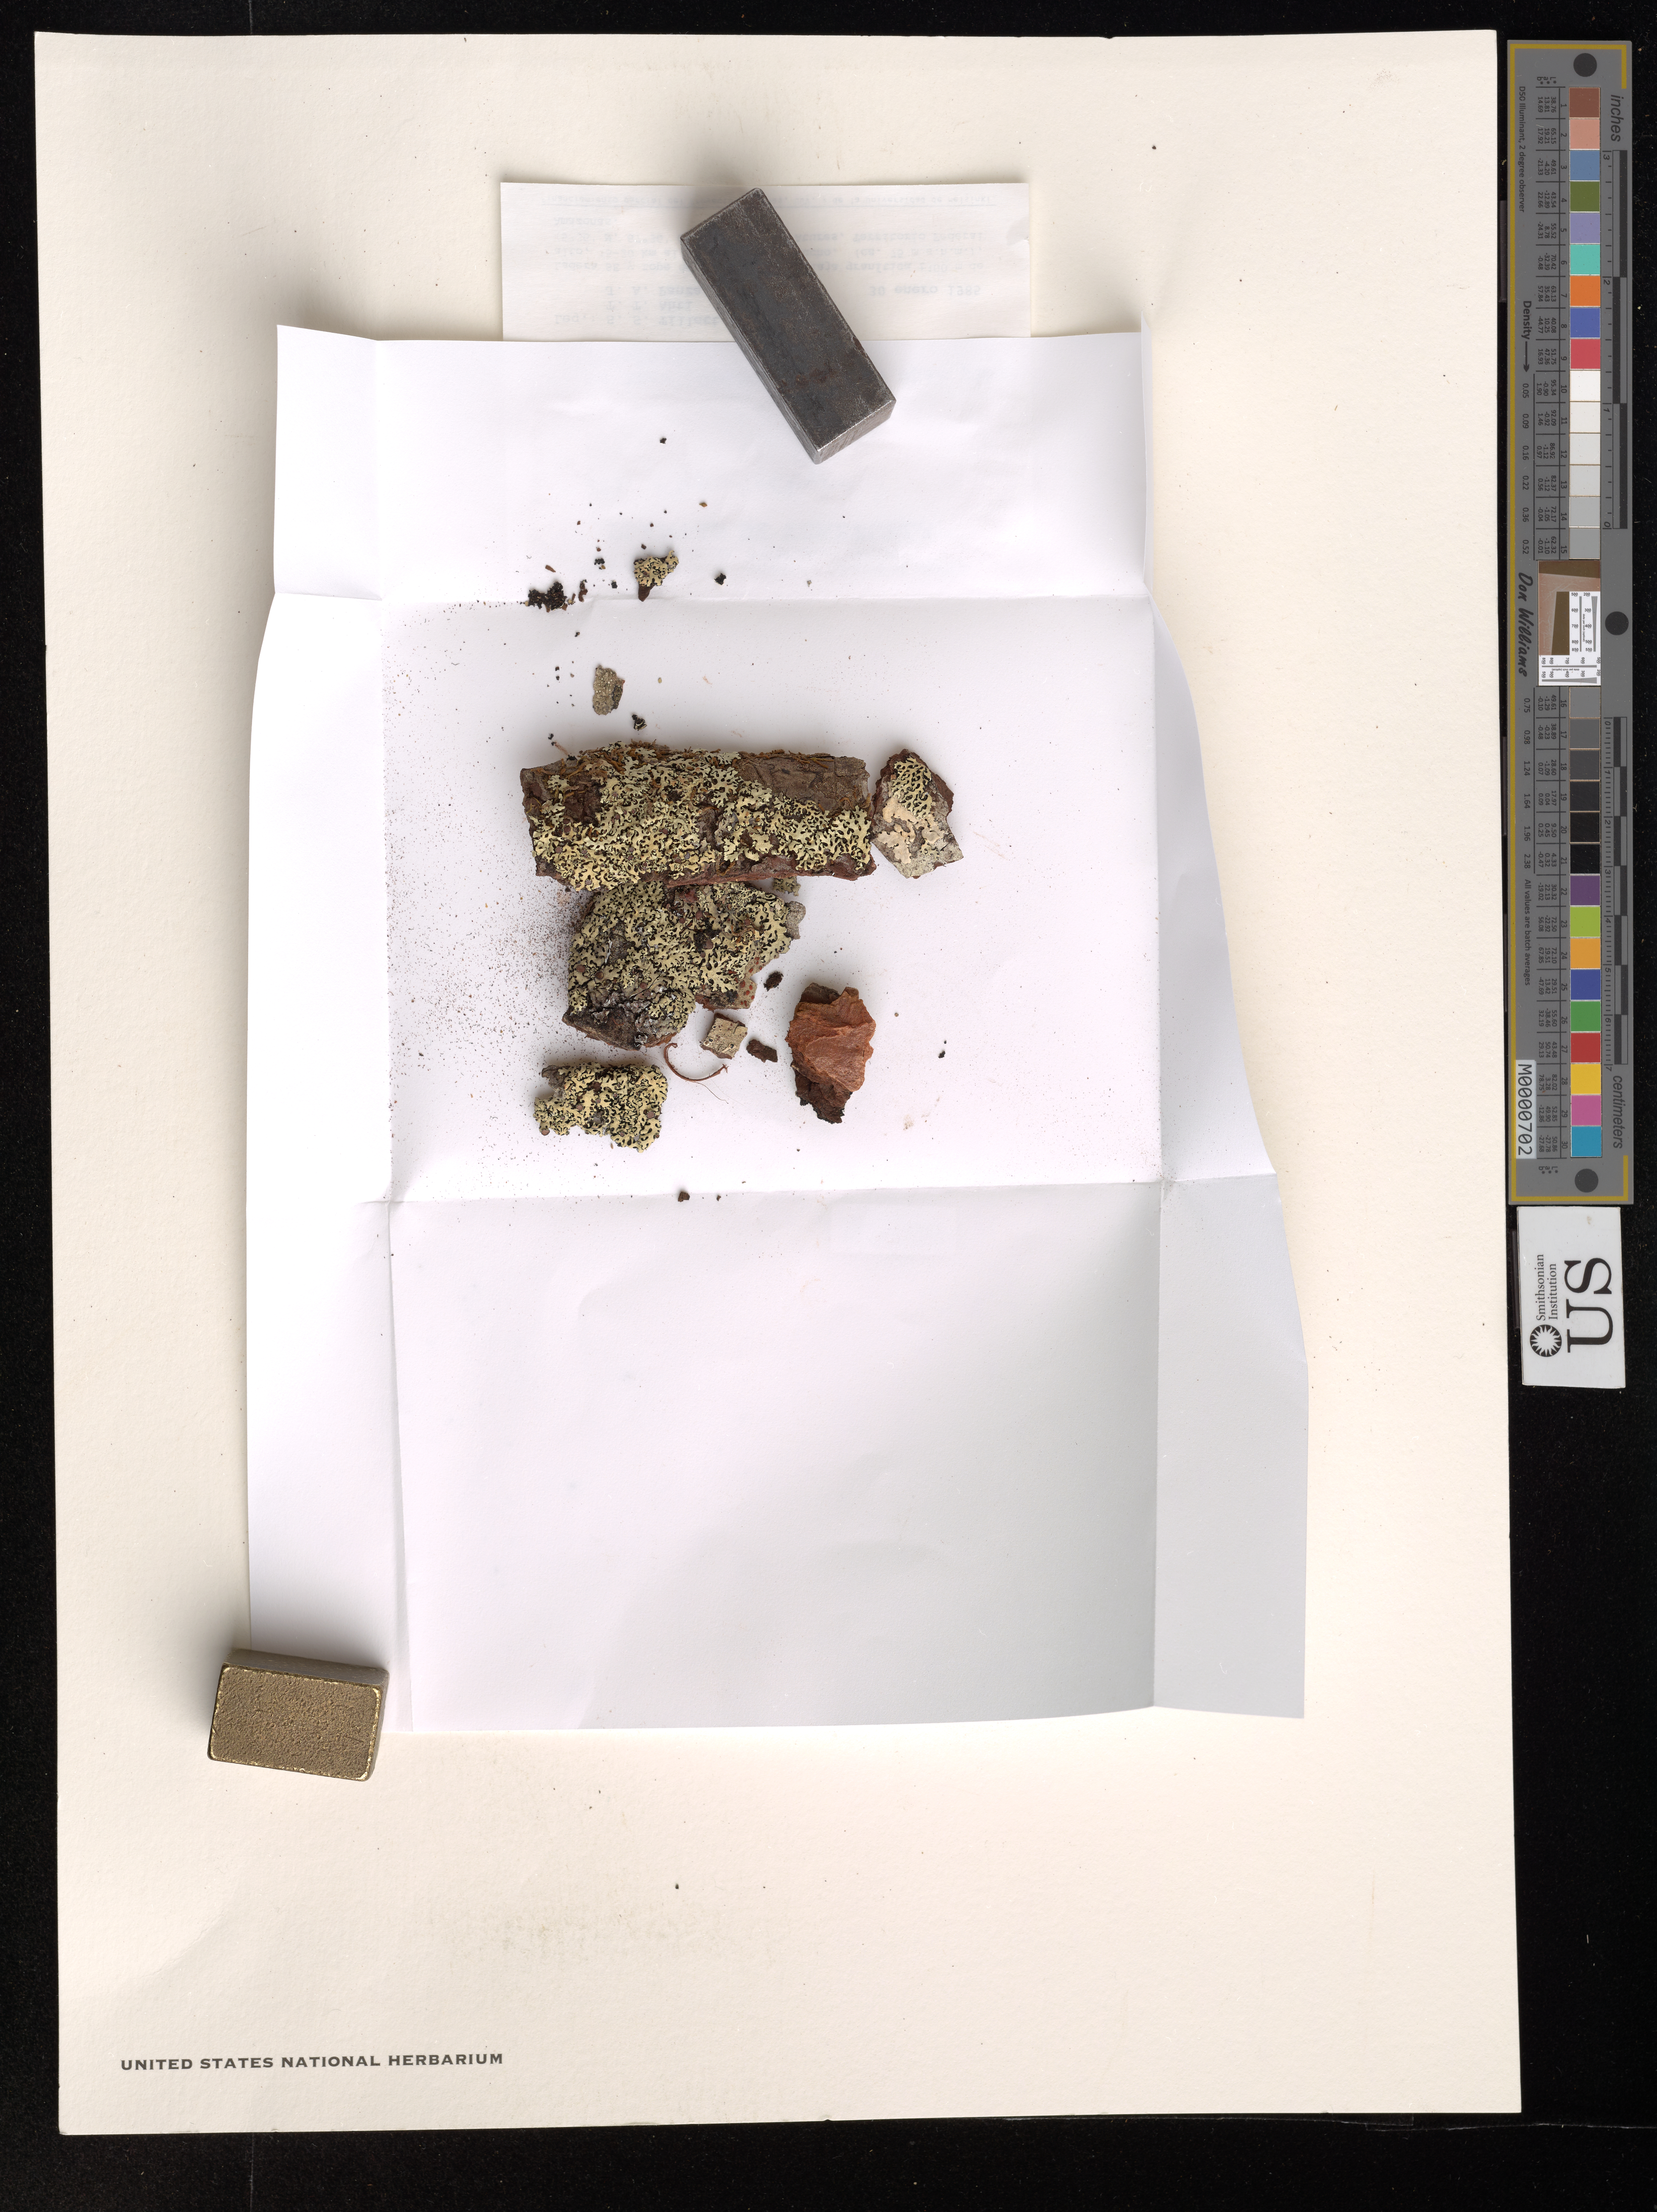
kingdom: Fungi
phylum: Ascomycota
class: Lecanoromycetes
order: Lecanorales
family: Parmeliaceae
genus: Hypotrachyna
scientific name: Hypotrachyna sp.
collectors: S. Tillett & T. T. Ahti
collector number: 223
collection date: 1985-01-30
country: Venezuela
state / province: Amazonas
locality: Ladera SE y tope de Cerro Tortuga, laja granítica ± 100 m de alto, 15-20 km al S de Puerto Ayacucho. Departamento Atures.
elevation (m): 75